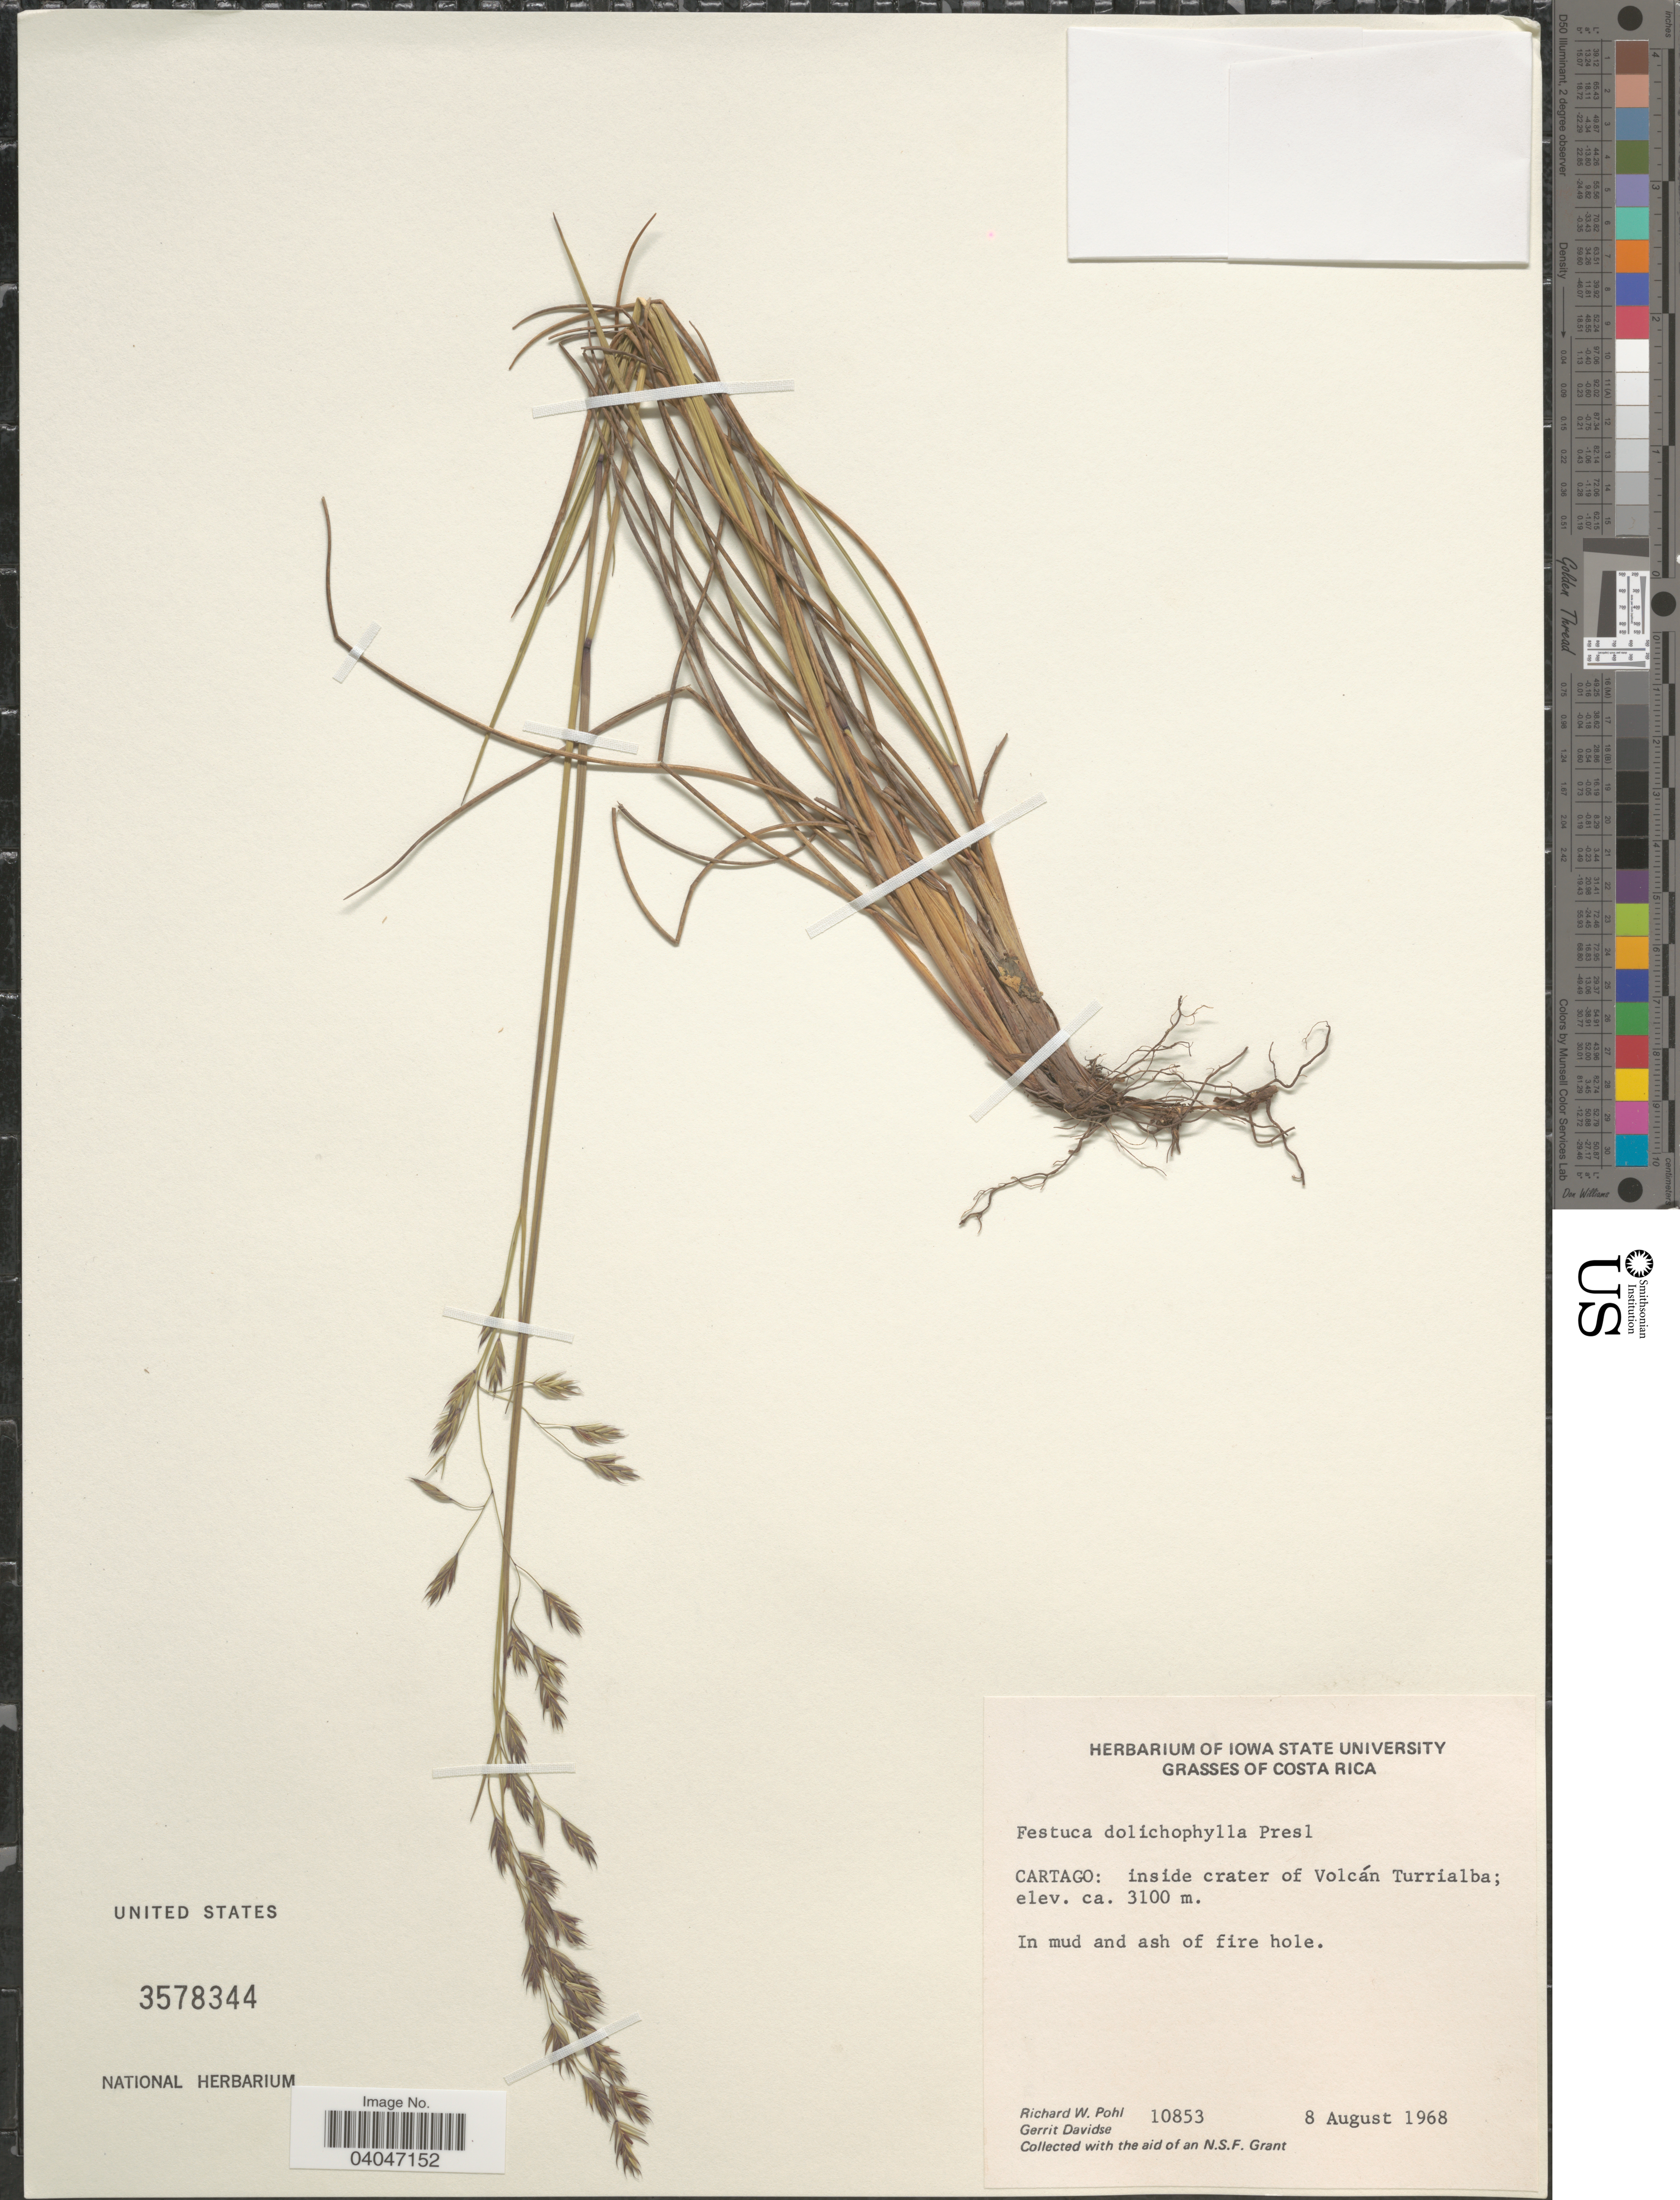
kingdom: Plantae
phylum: Tracheophyta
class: Liliopsida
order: Poales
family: Poaceae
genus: Festuca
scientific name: Festuca dolichophylla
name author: J. Presl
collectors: R. W. Pohl & G. Davidse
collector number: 10853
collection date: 1968-08-08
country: Costa Rica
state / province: Cartago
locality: Inside crater of Volcá Turrialba. In mud and ash of fire hole.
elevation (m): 3100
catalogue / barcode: US 3578344